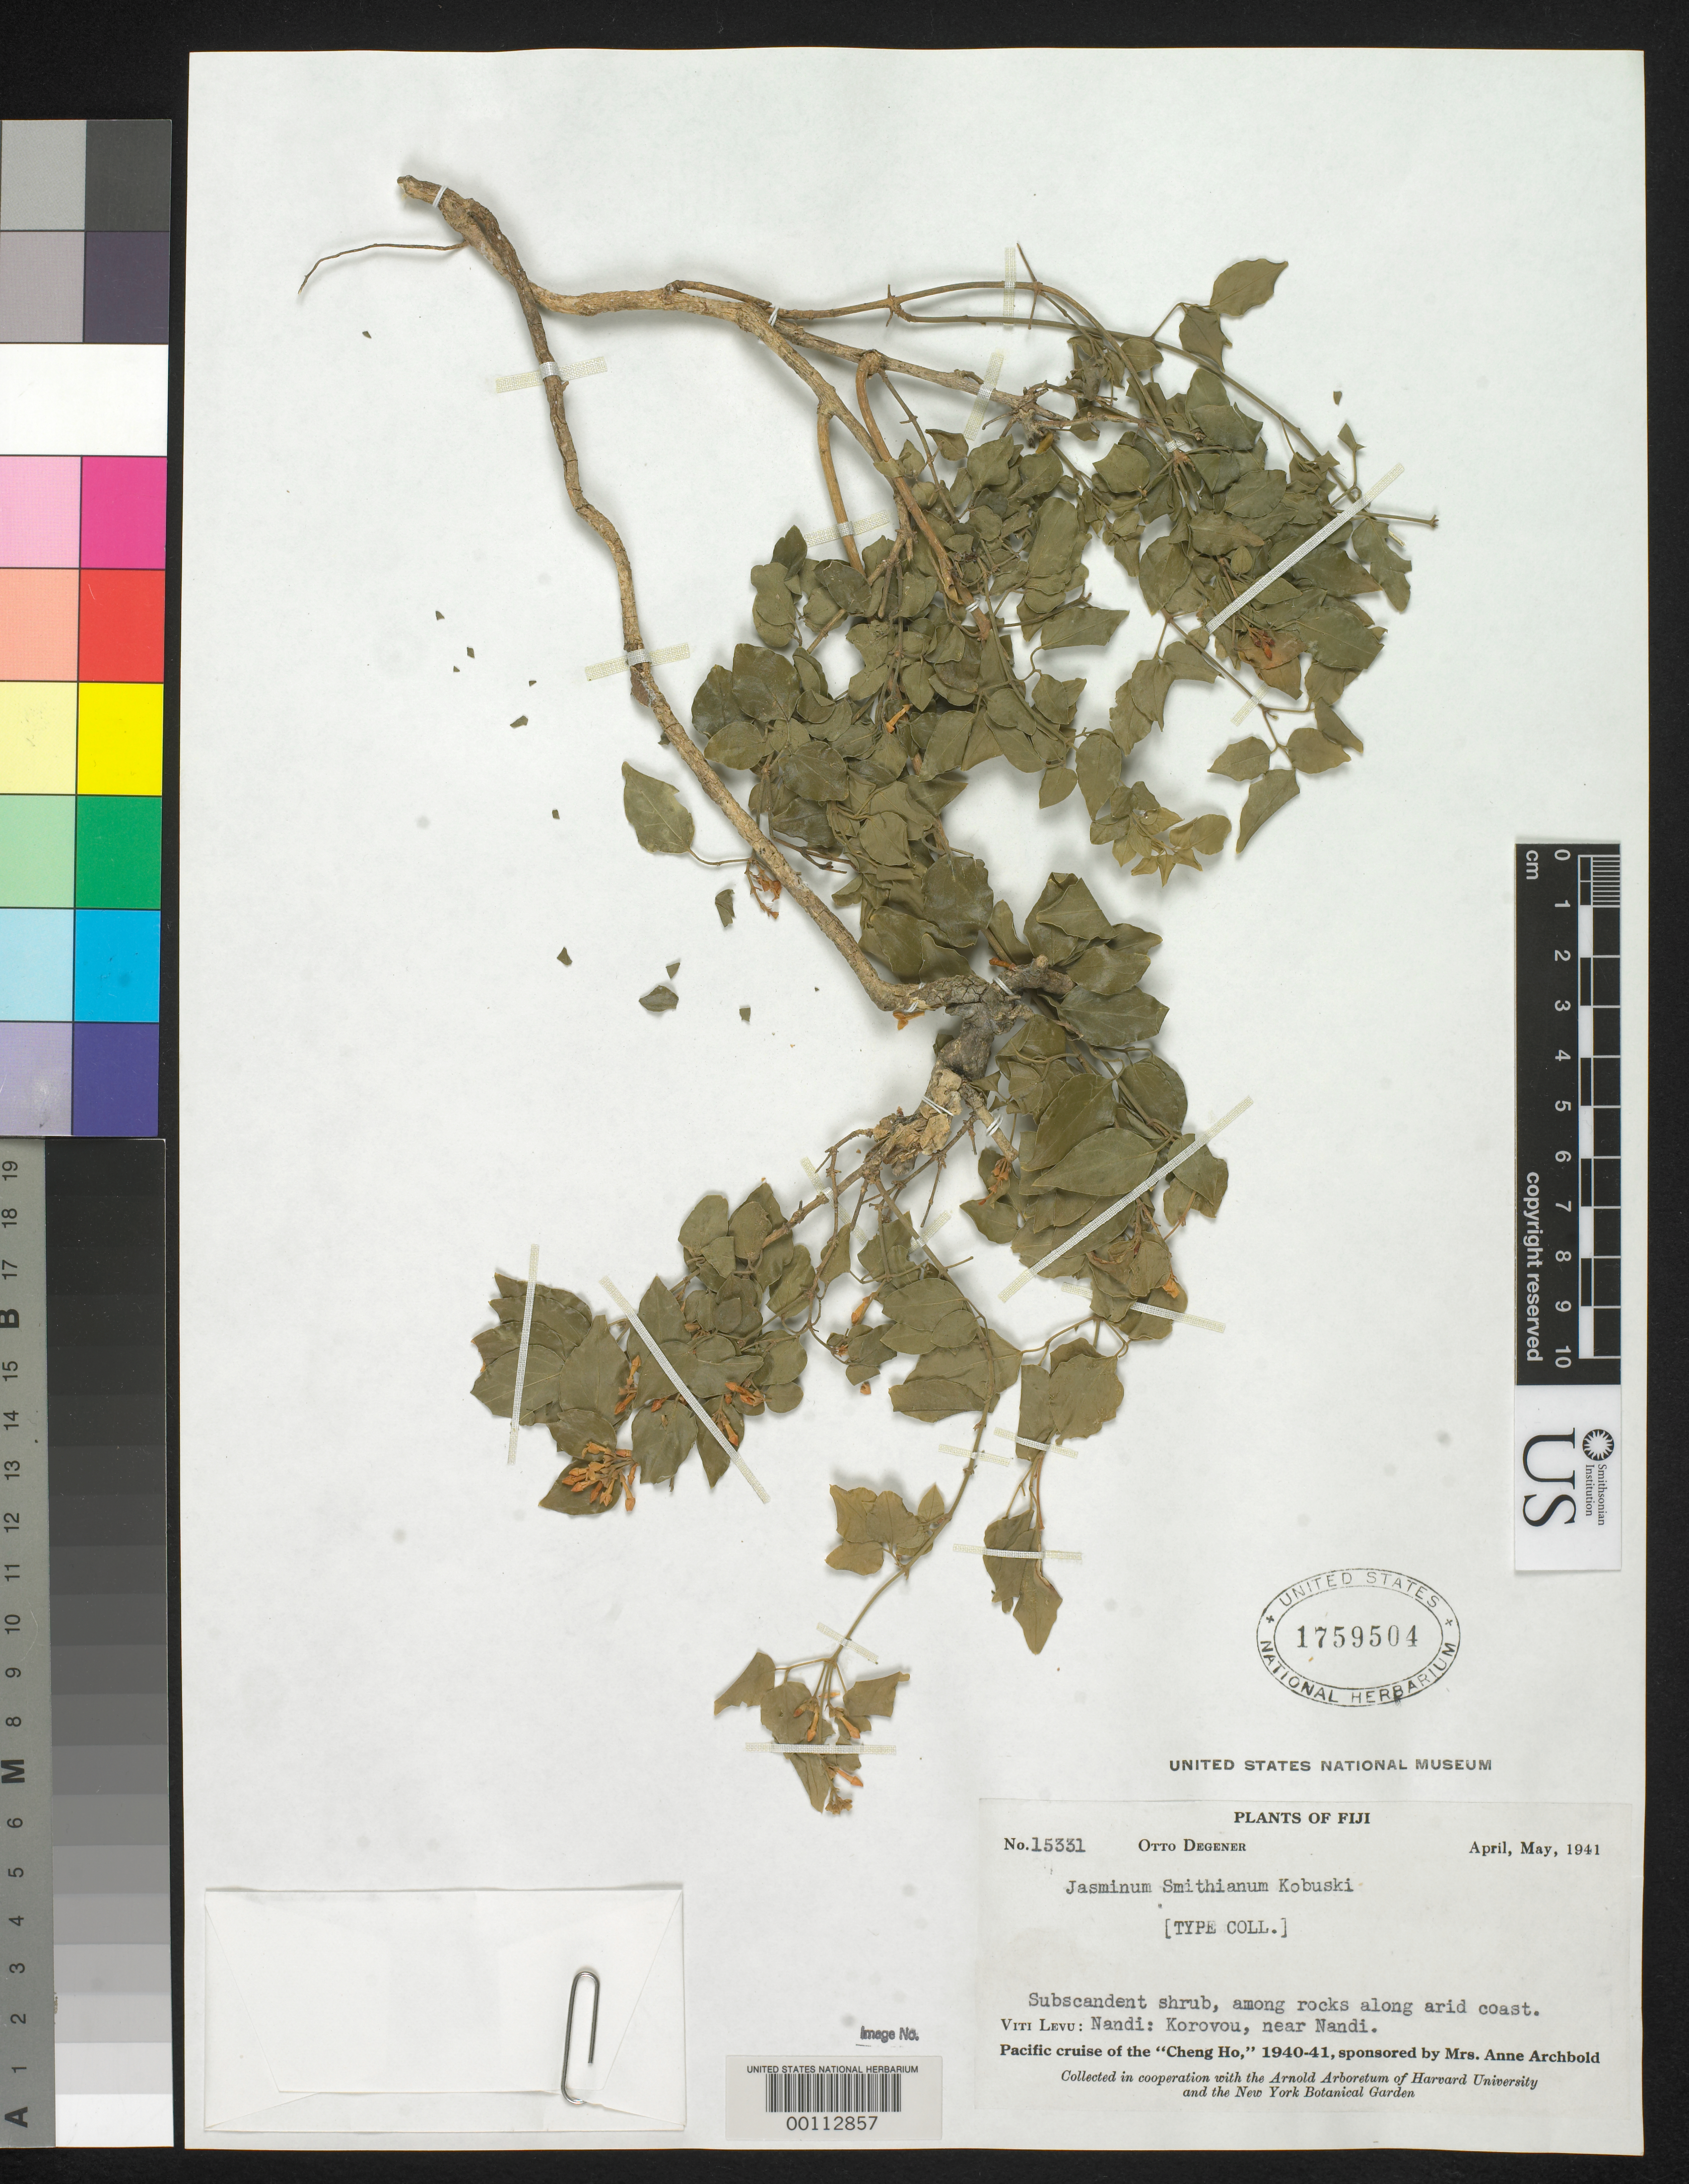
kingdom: Plantae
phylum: Tracheophyta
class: Magnoliopsida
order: Lamiales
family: Oleaceae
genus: Jasminum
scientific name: Jasminum smithianum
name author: Kobuski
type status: Isotype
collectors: O. Degener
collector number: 15331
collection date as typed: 27 May 1941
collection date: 1941-05-27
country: Fiji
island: Viti Levu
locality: Nandi, Korovou, near Nandi. [Viti Levu Group]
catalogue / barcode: US 1759504